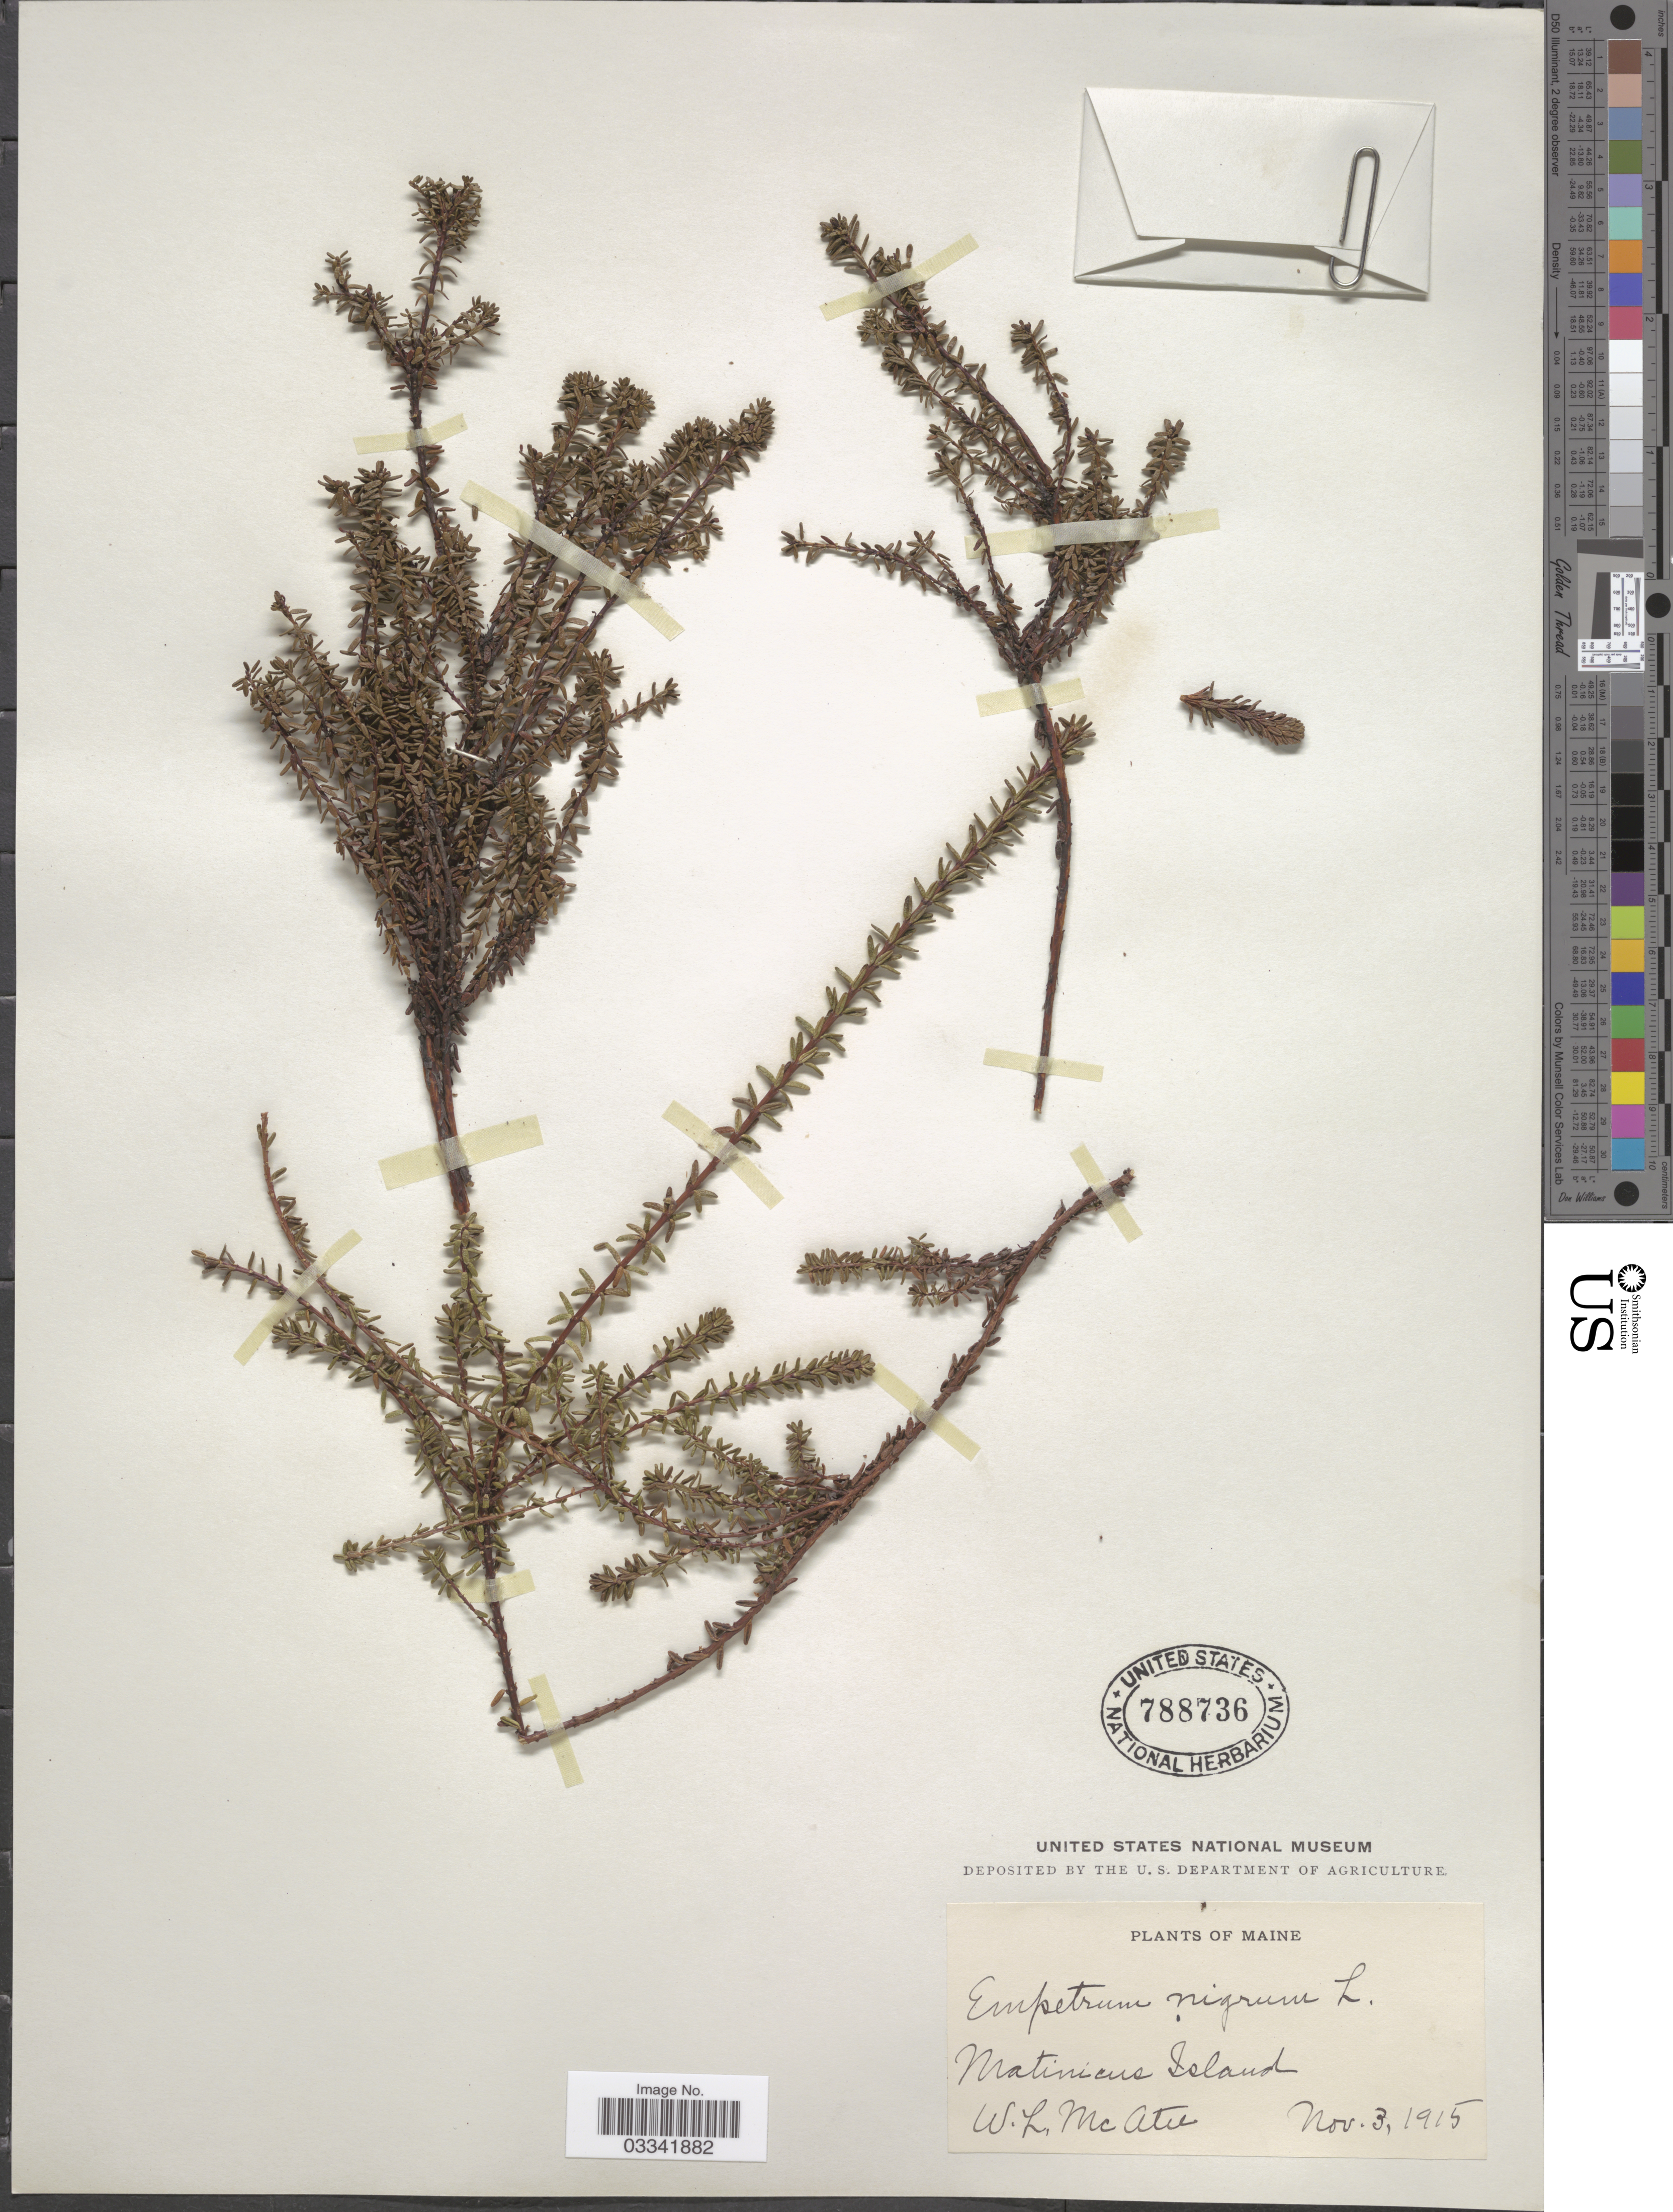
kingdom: Plantae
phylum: Tracheophyta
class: Magnoliopsida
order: Ericales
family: Ericaceae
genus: Empetrum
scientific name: Empetrum nigrum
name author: L.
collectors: W. McAtee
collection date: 1915-11-03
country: United States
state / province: Maine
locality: Matinicus Island.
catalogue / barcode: US 788736